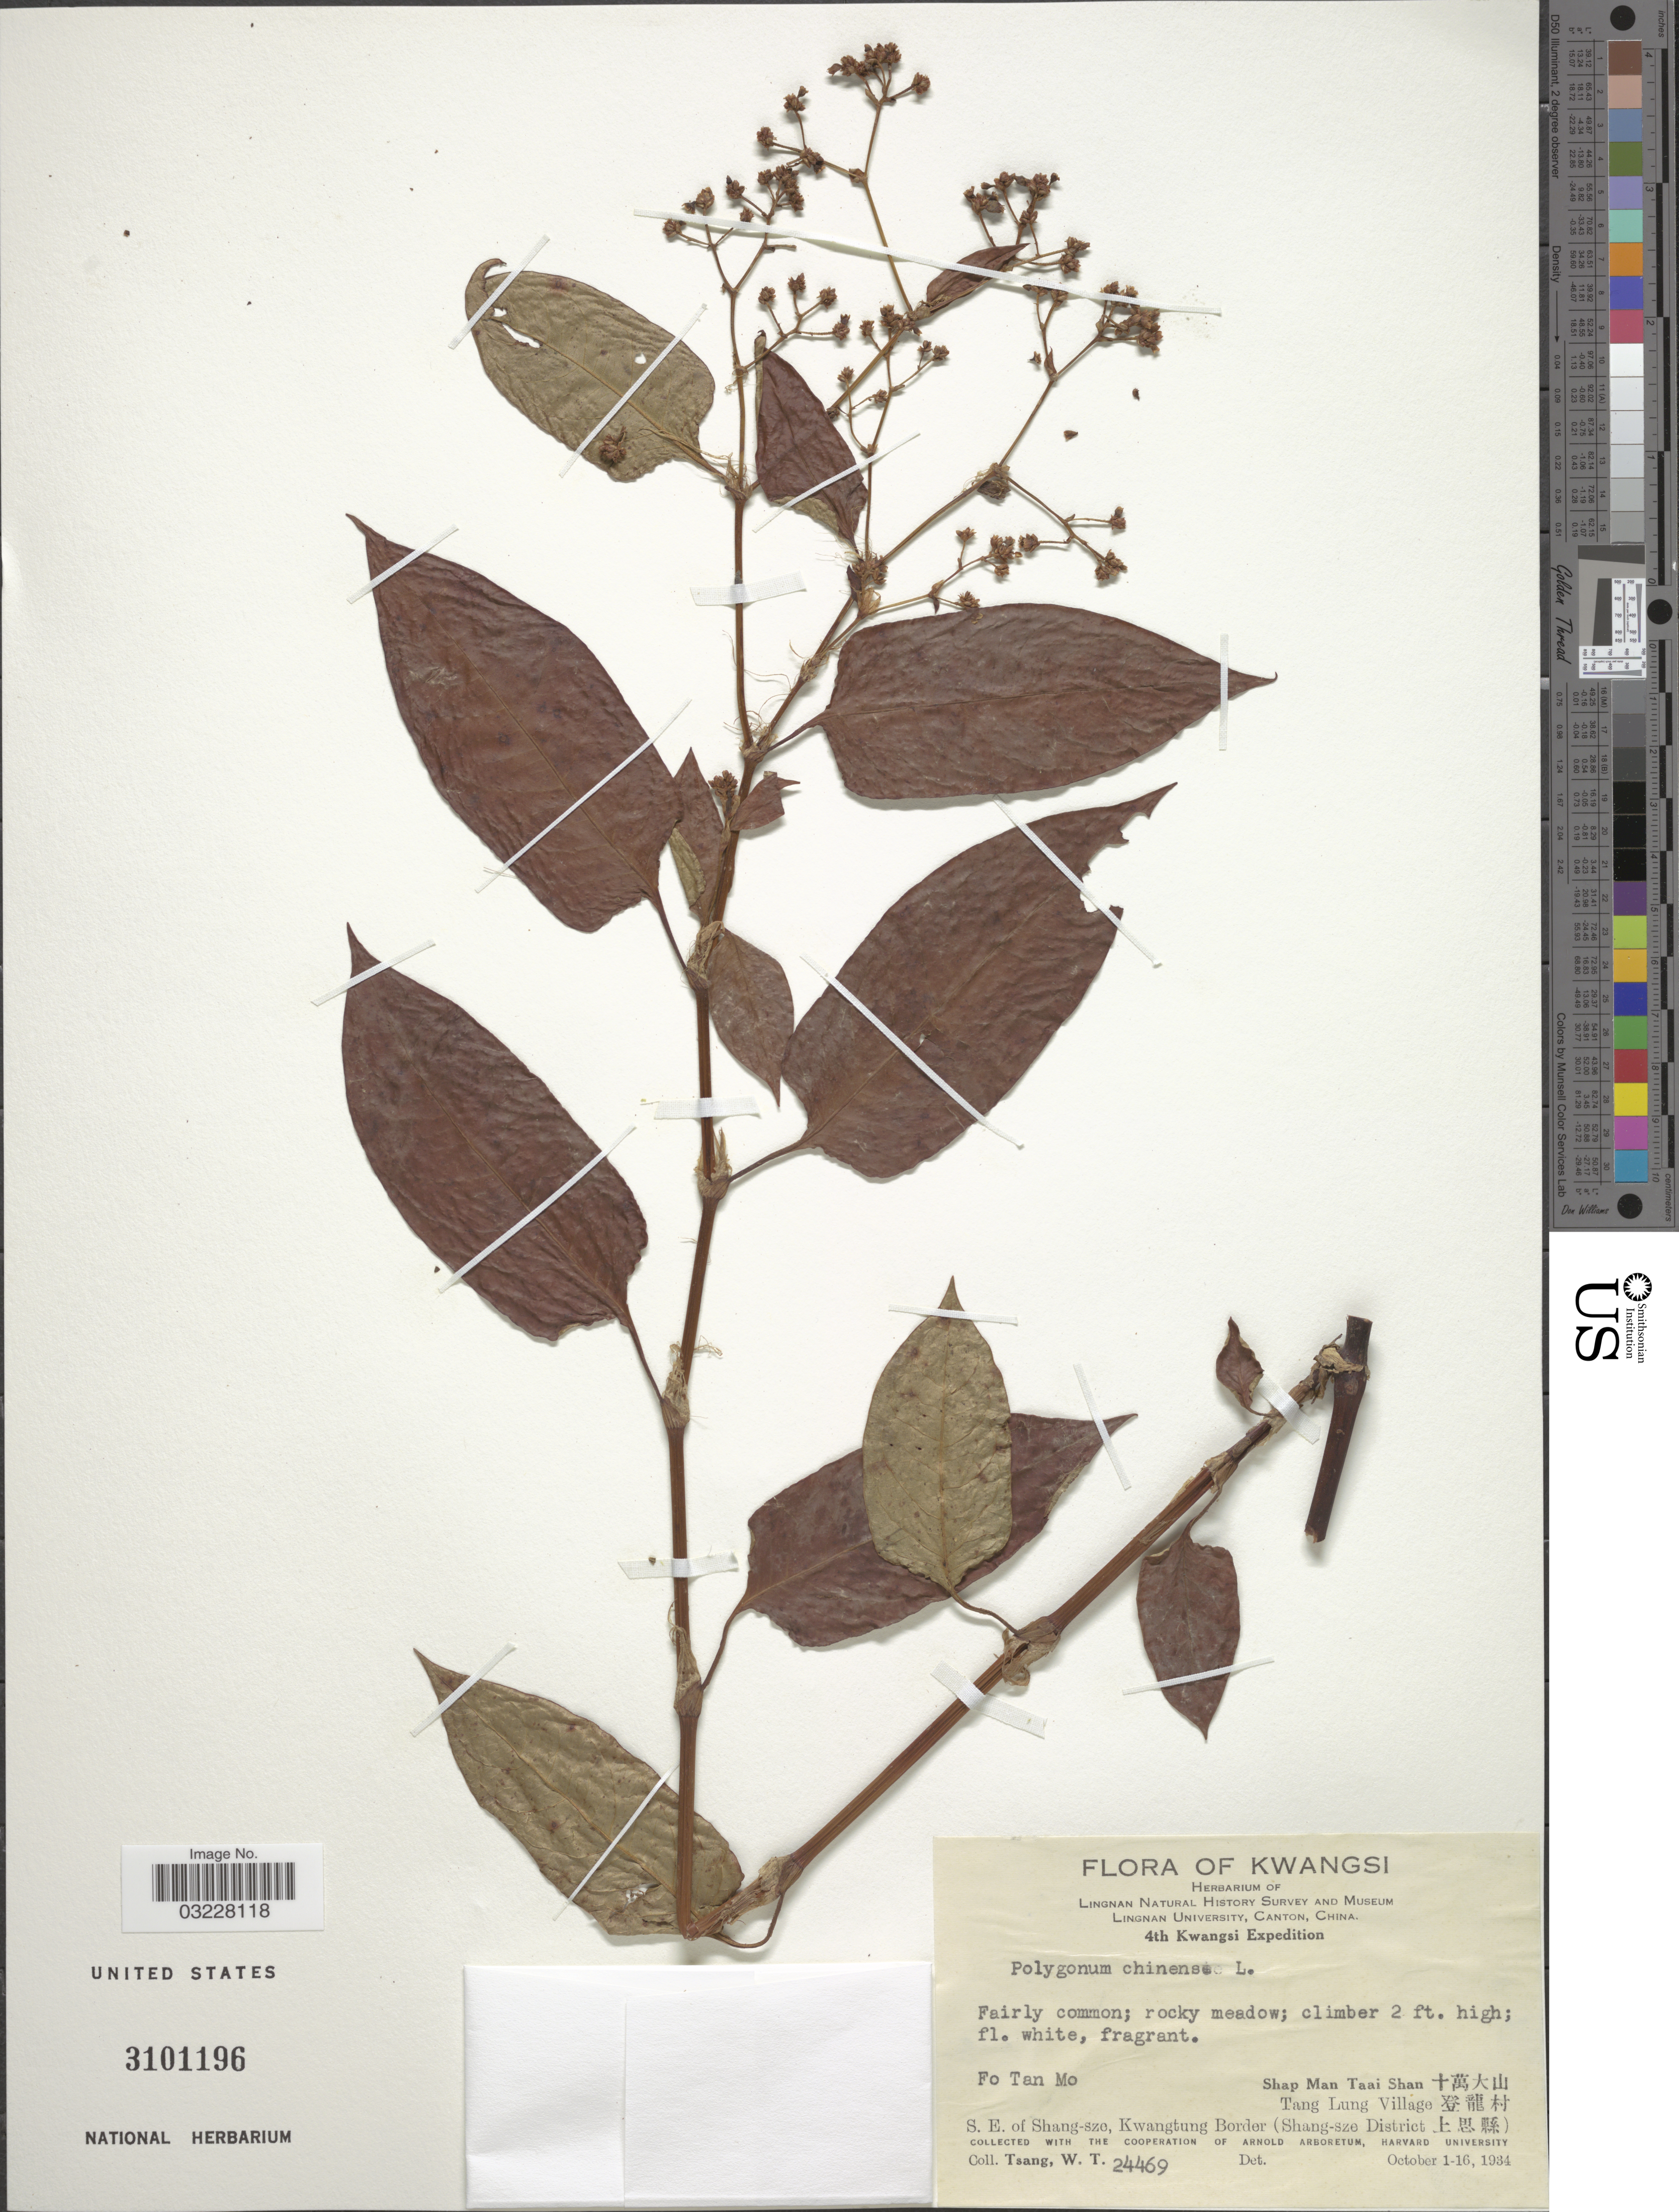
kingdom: Plantae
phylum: Tracheophyta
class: Magnoliopsida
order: Caryophyllales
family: Polygonaceae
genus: Polygonum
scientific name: Polygonum chinense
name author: L.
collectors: W. T. Tsang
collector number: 24469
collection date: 1934-10-01/1934-10-16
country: China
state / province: Guangxi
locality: Kwangsi. Fo Tan Mo. Shap Man Taai Shan X. Tang Lung Village X. S.E. of Shang-sze, Kwangtung Border (Shang-sze District X).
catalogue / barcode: US 3101196